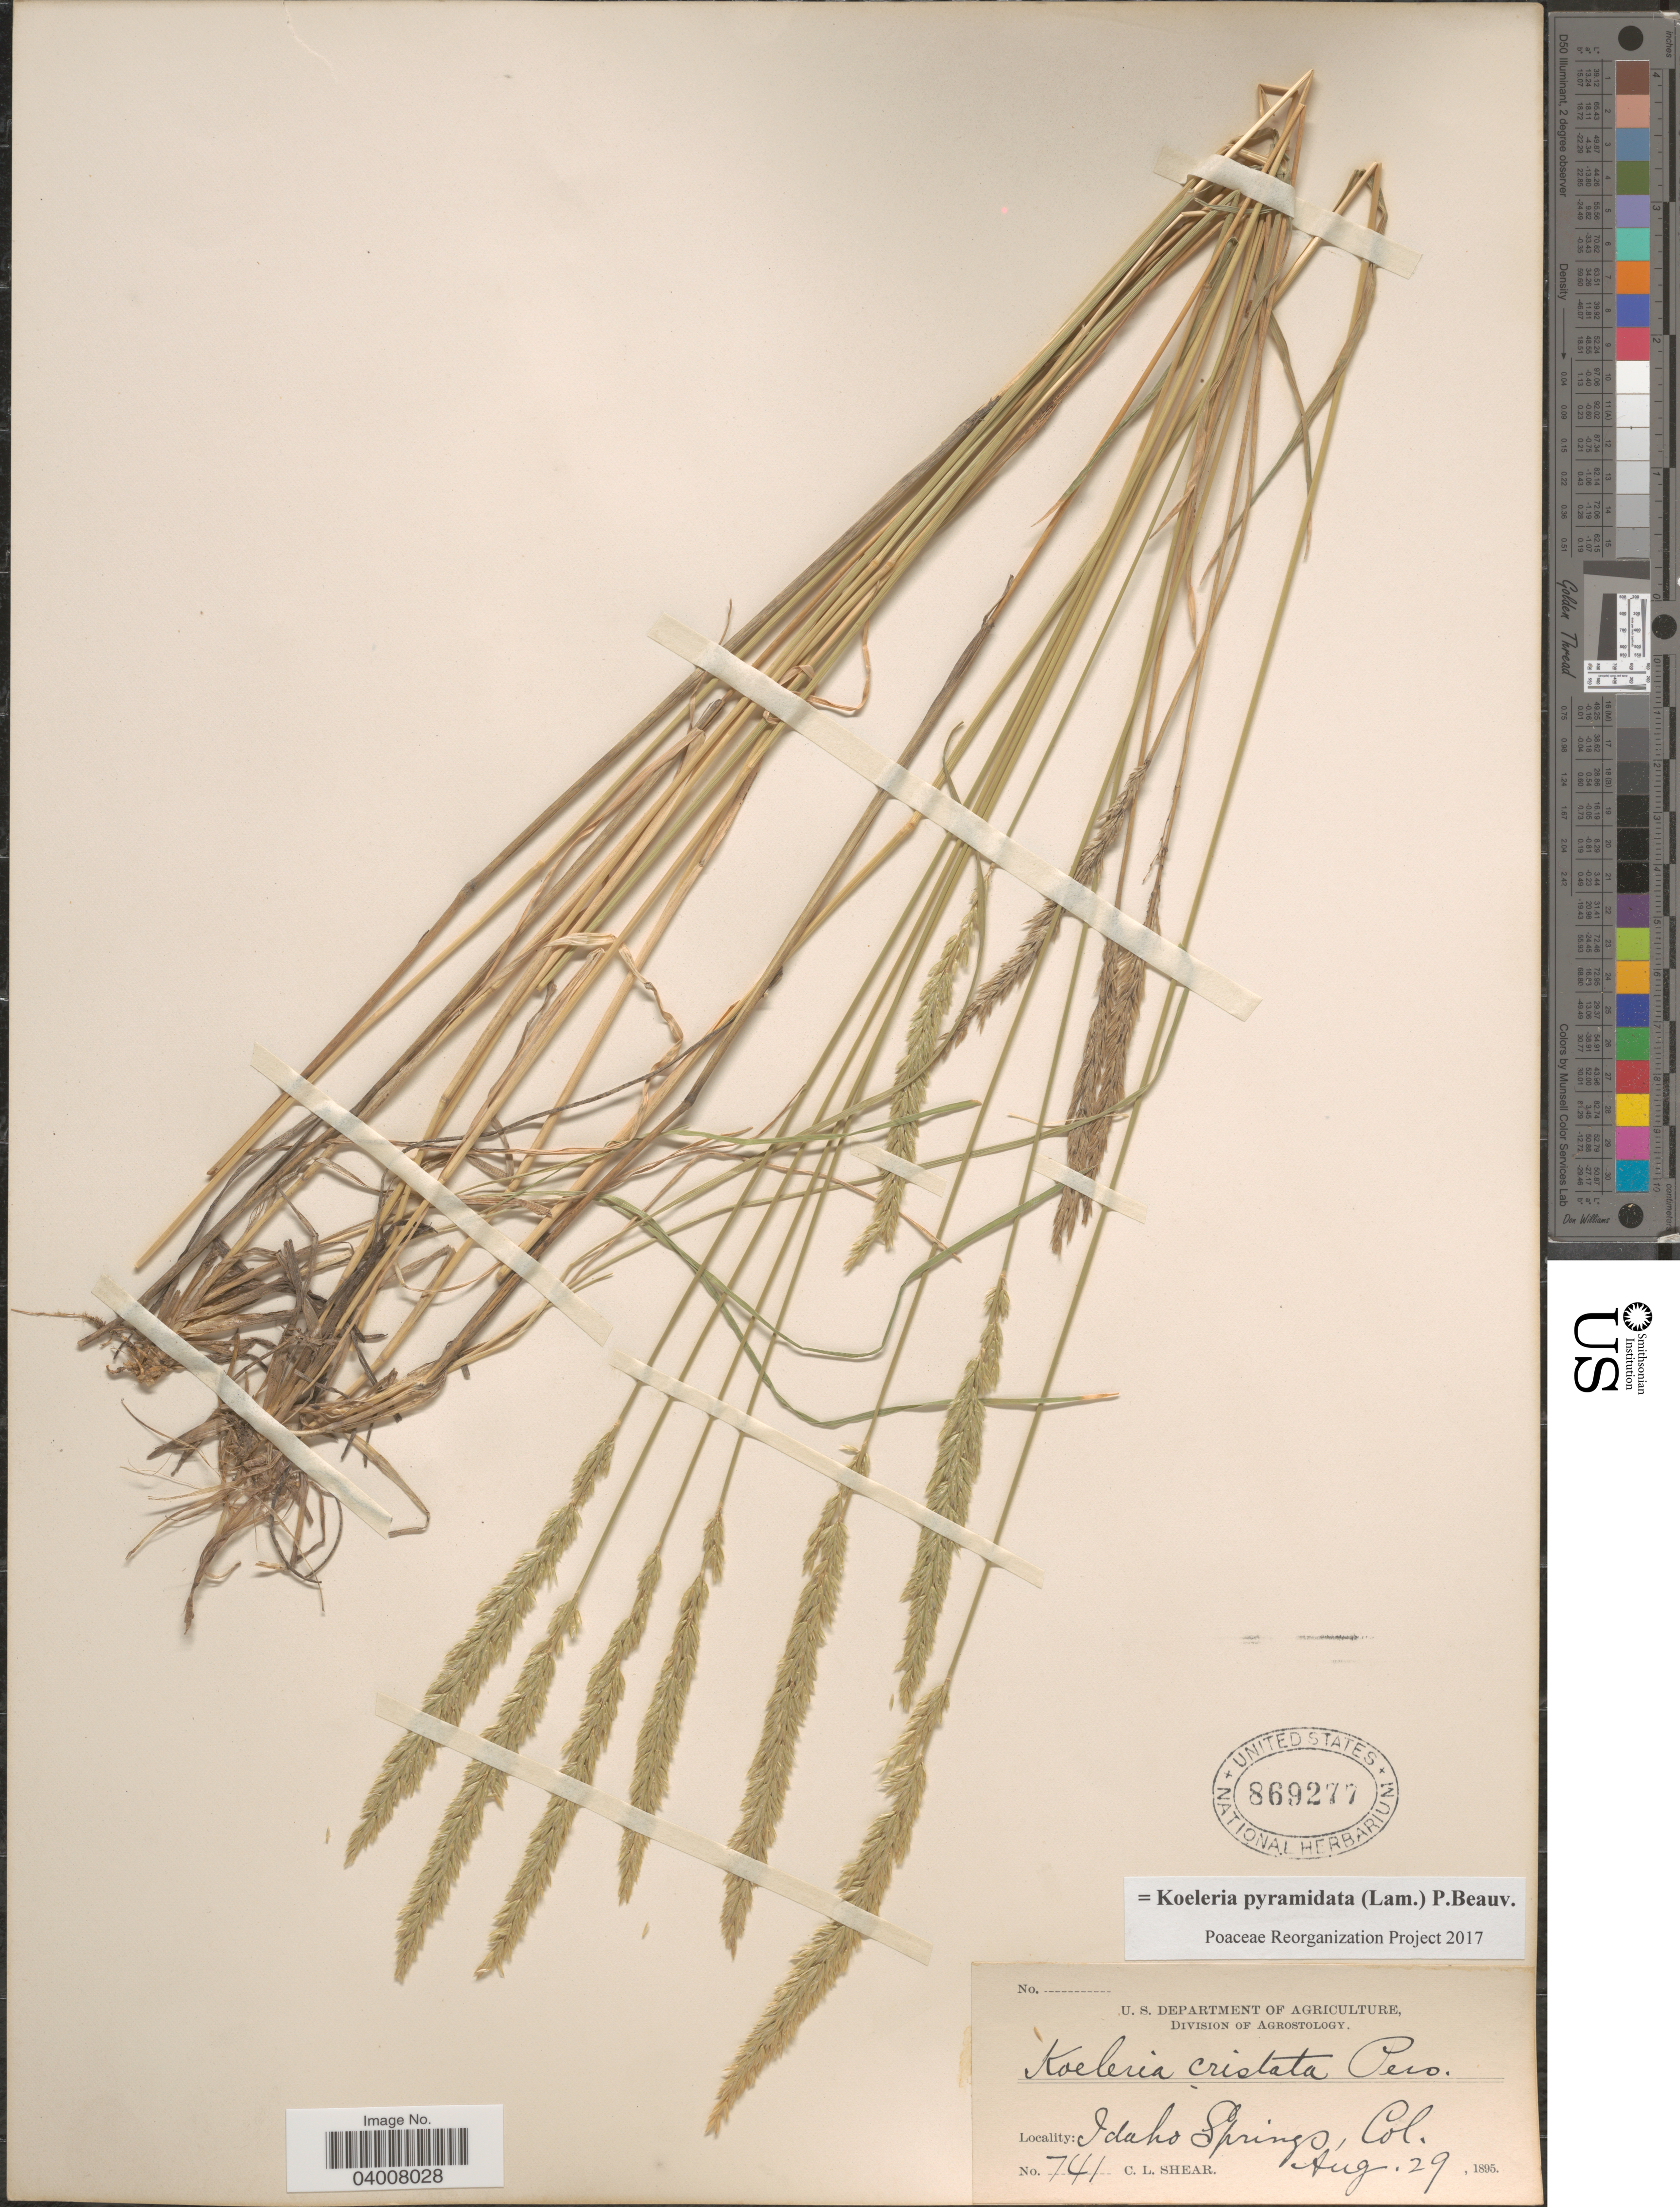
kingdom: Plantae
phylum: Tracheophyta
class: Liliopsida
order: Poales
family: Poaceae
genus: Koeleria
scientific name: Koeleria pyramidata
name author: (Lam.) P. Beauv.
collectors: C. L. Shear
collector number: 741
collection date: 1895-08-29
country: United States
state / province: Colorado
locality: Idaho Springs.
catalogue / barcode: US 869277